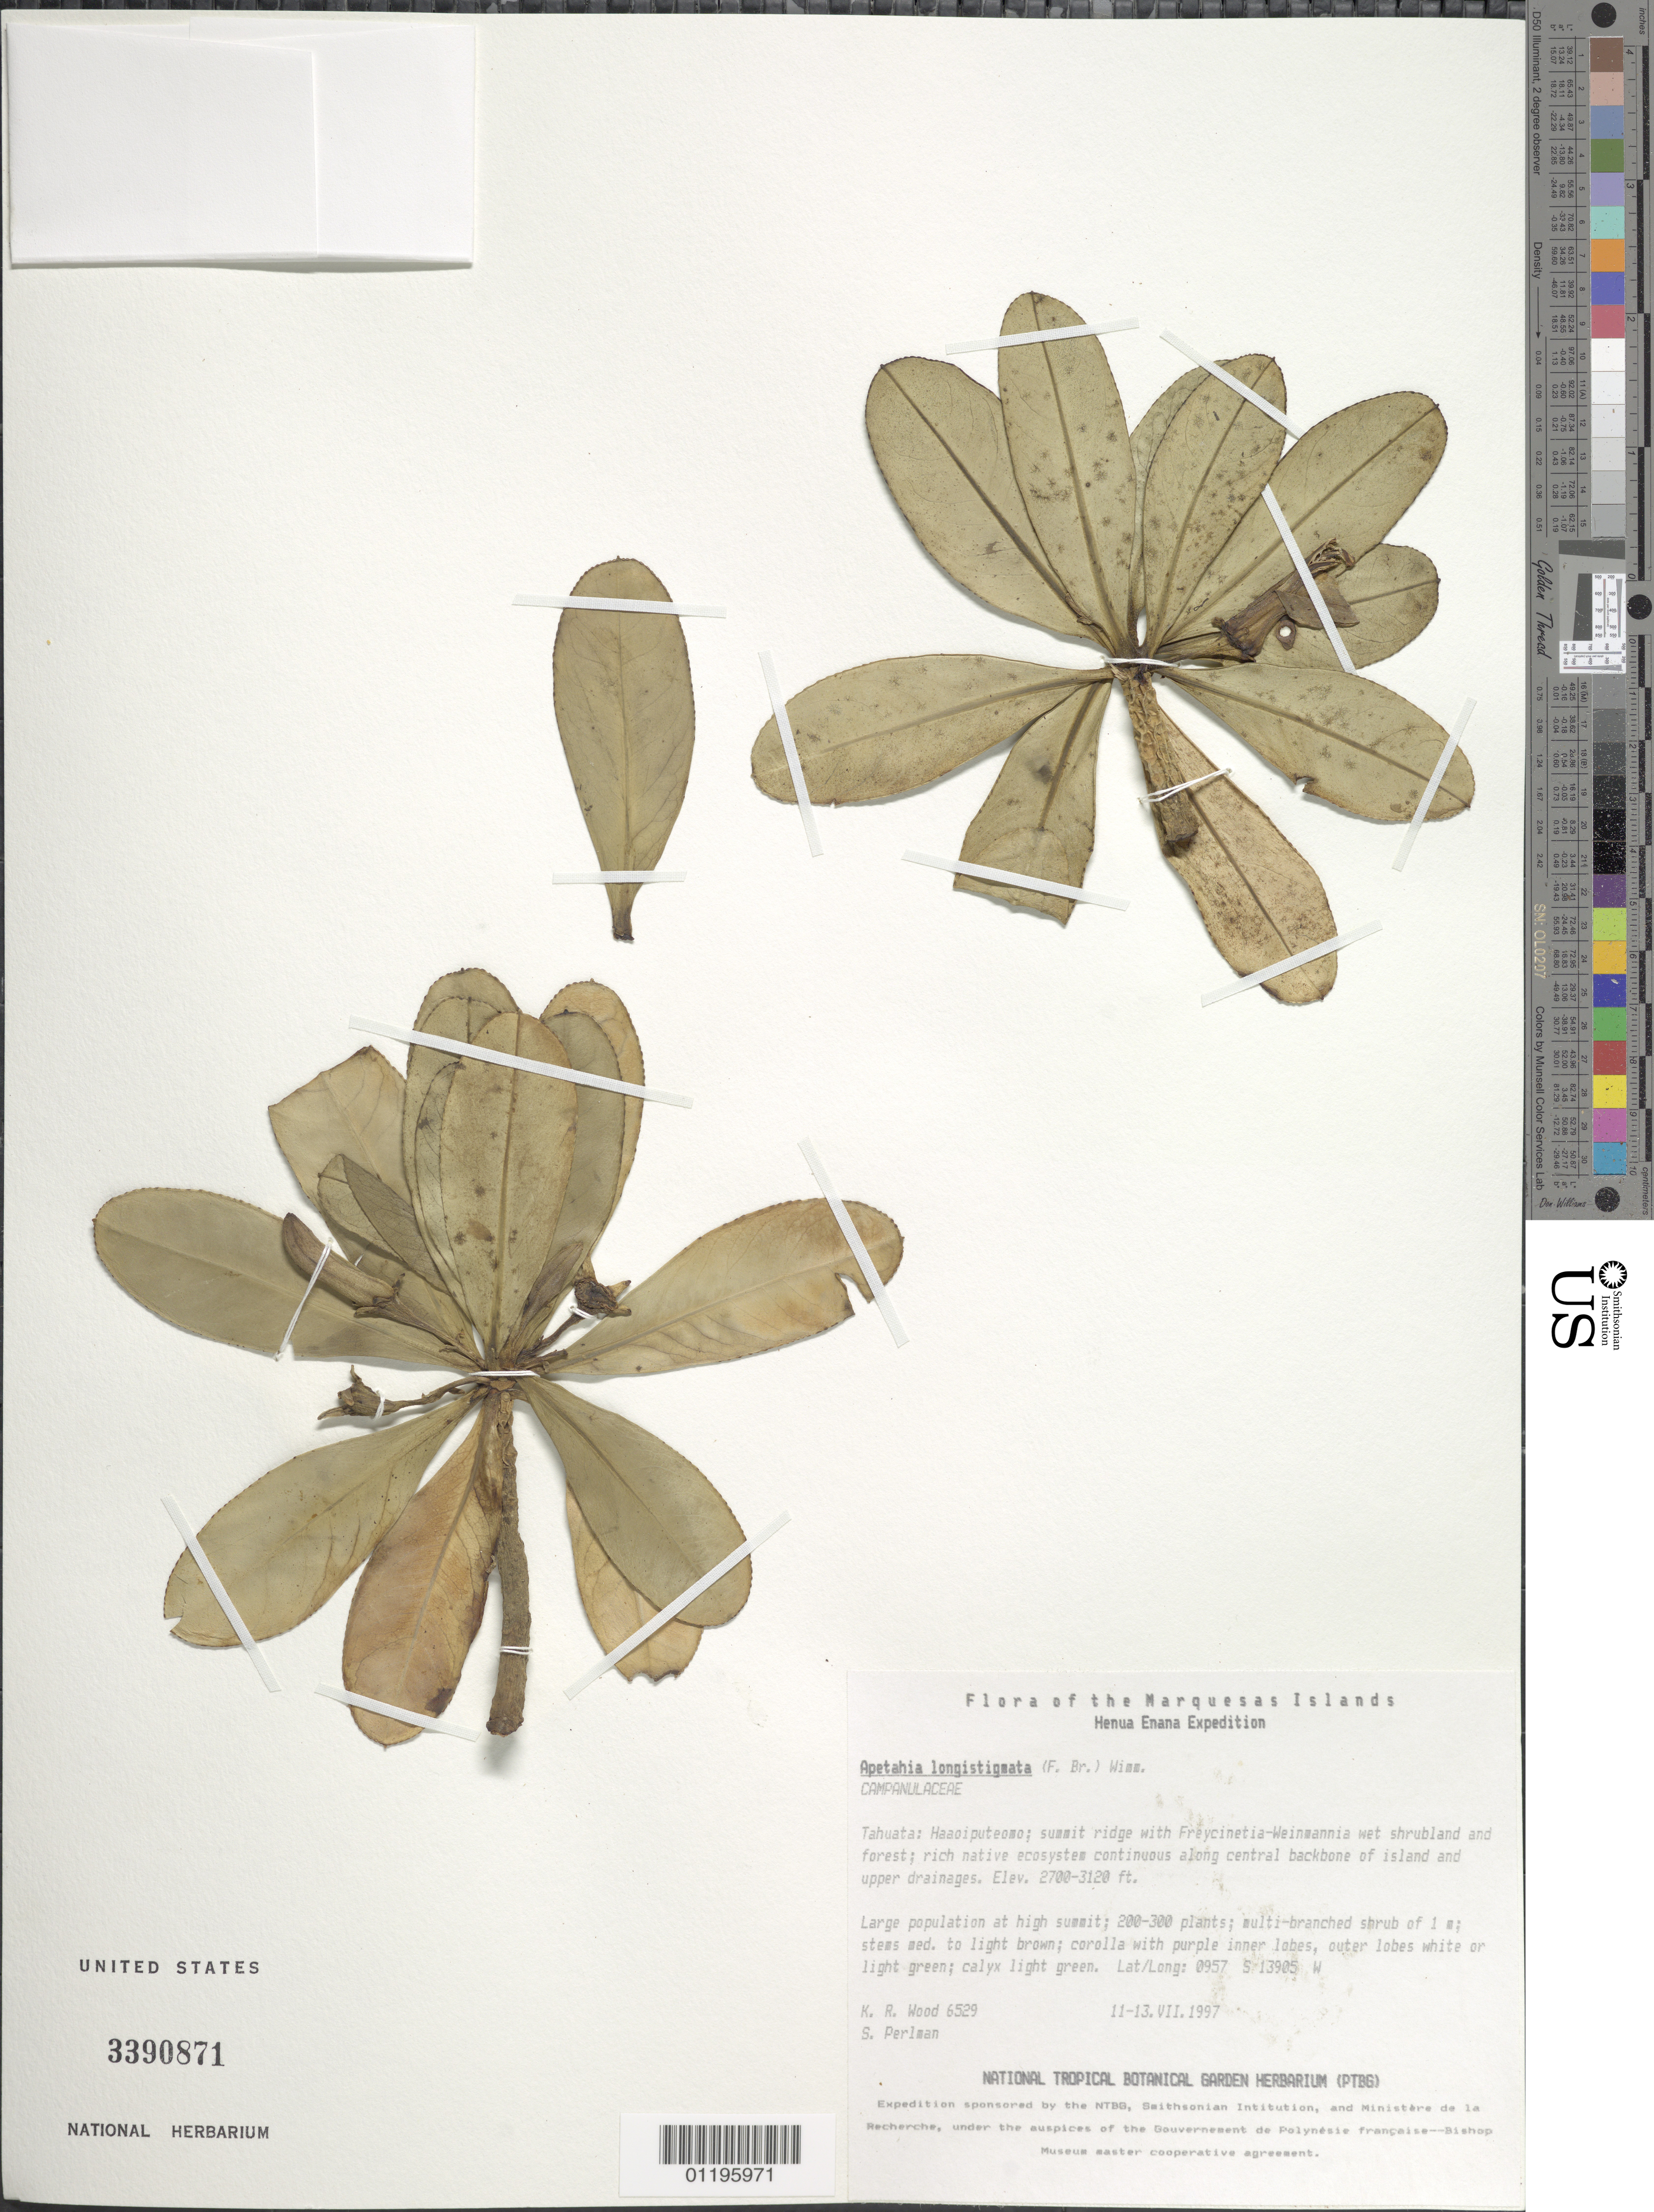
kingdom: Plantae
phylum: Tracheophyta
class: Magnoliopsida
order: Asterales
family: Campanulaceae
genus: Apetahia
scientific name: Apetahia longistigmata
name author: (F. Br.) E. Wimm.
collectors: K. R. Wood & S. P. Perlman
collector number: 6529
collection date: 1997-07-11/1997-07-13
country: French Polynesia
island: Tahuata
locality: Haaoiputeomo, summit ridge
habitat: In Freycinetia-Weinmannia wet shrub and forest, rich native ecosystem, continuous along backbone of island and upper drainages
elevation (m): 823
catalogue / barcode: US 3390871